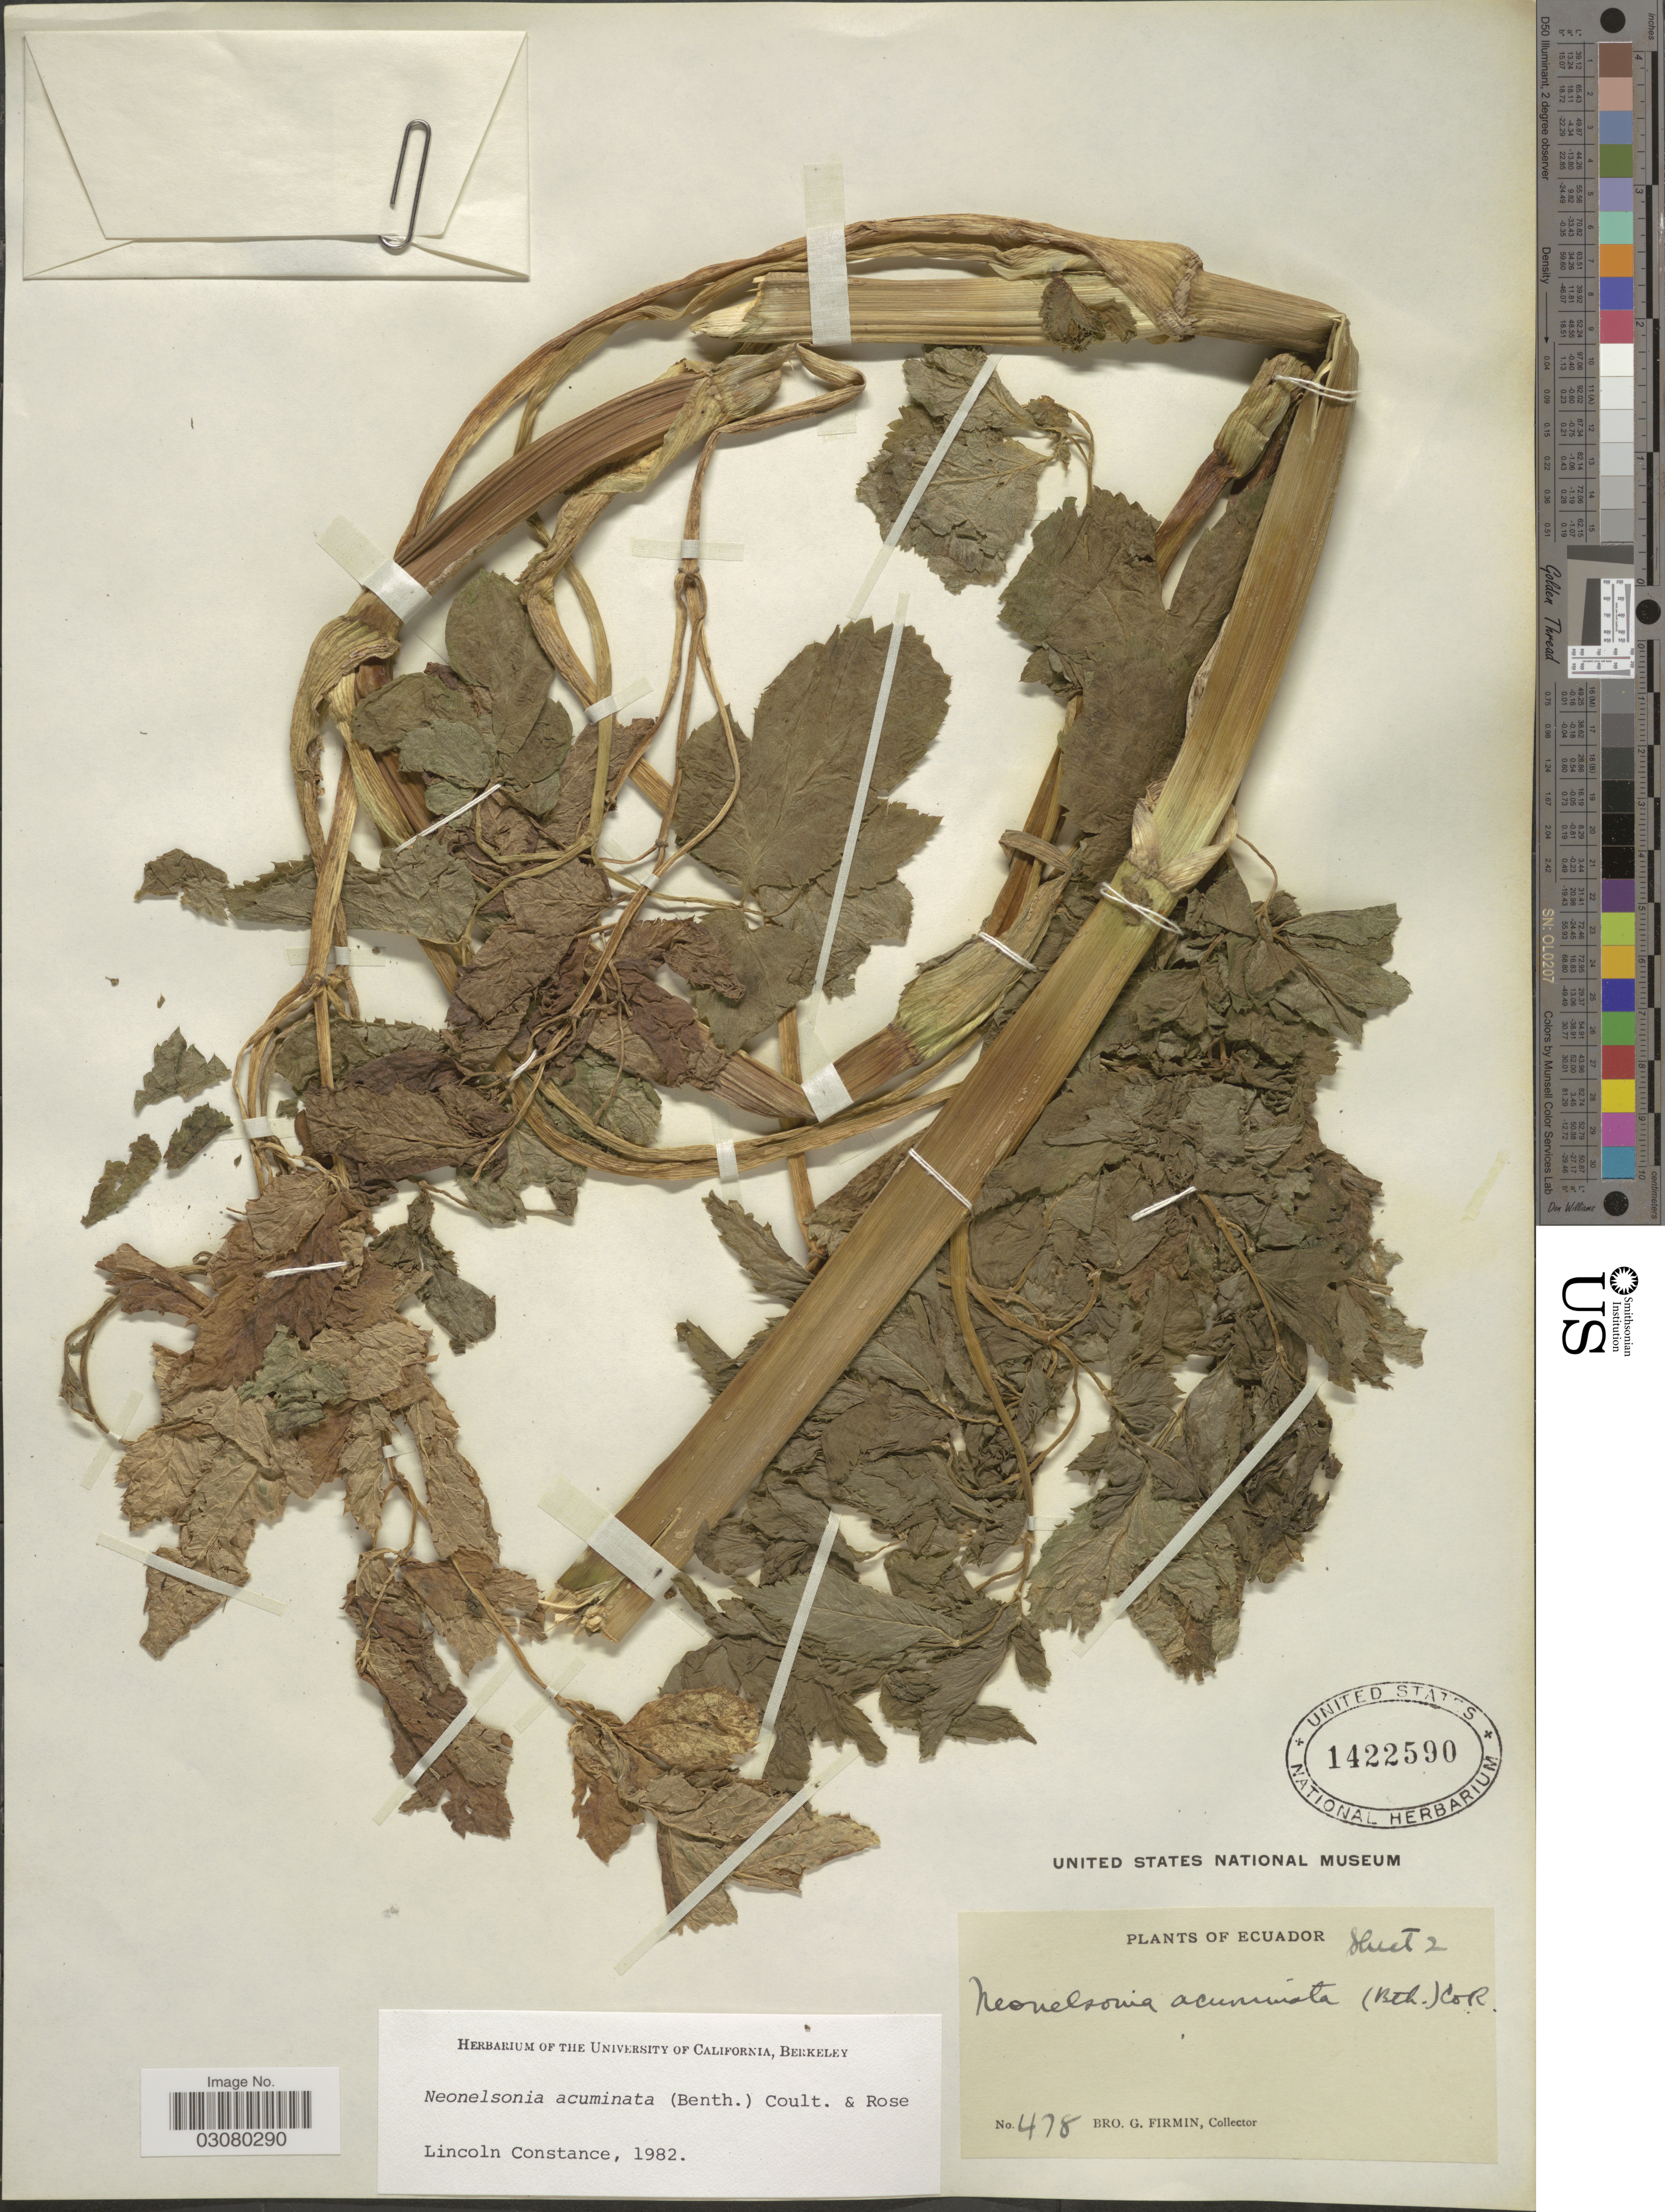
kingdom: Plantae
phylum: Tracheophyta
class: Magnoliopsida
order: Apiales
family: Apiaceae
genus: Neonelsonia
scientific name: Neonelsonia acuminata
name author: (Benth.) J.M. Coult. & Rose ex Drude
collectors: F. Firmin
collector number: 478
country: Ecuador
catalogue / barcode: US 1422590